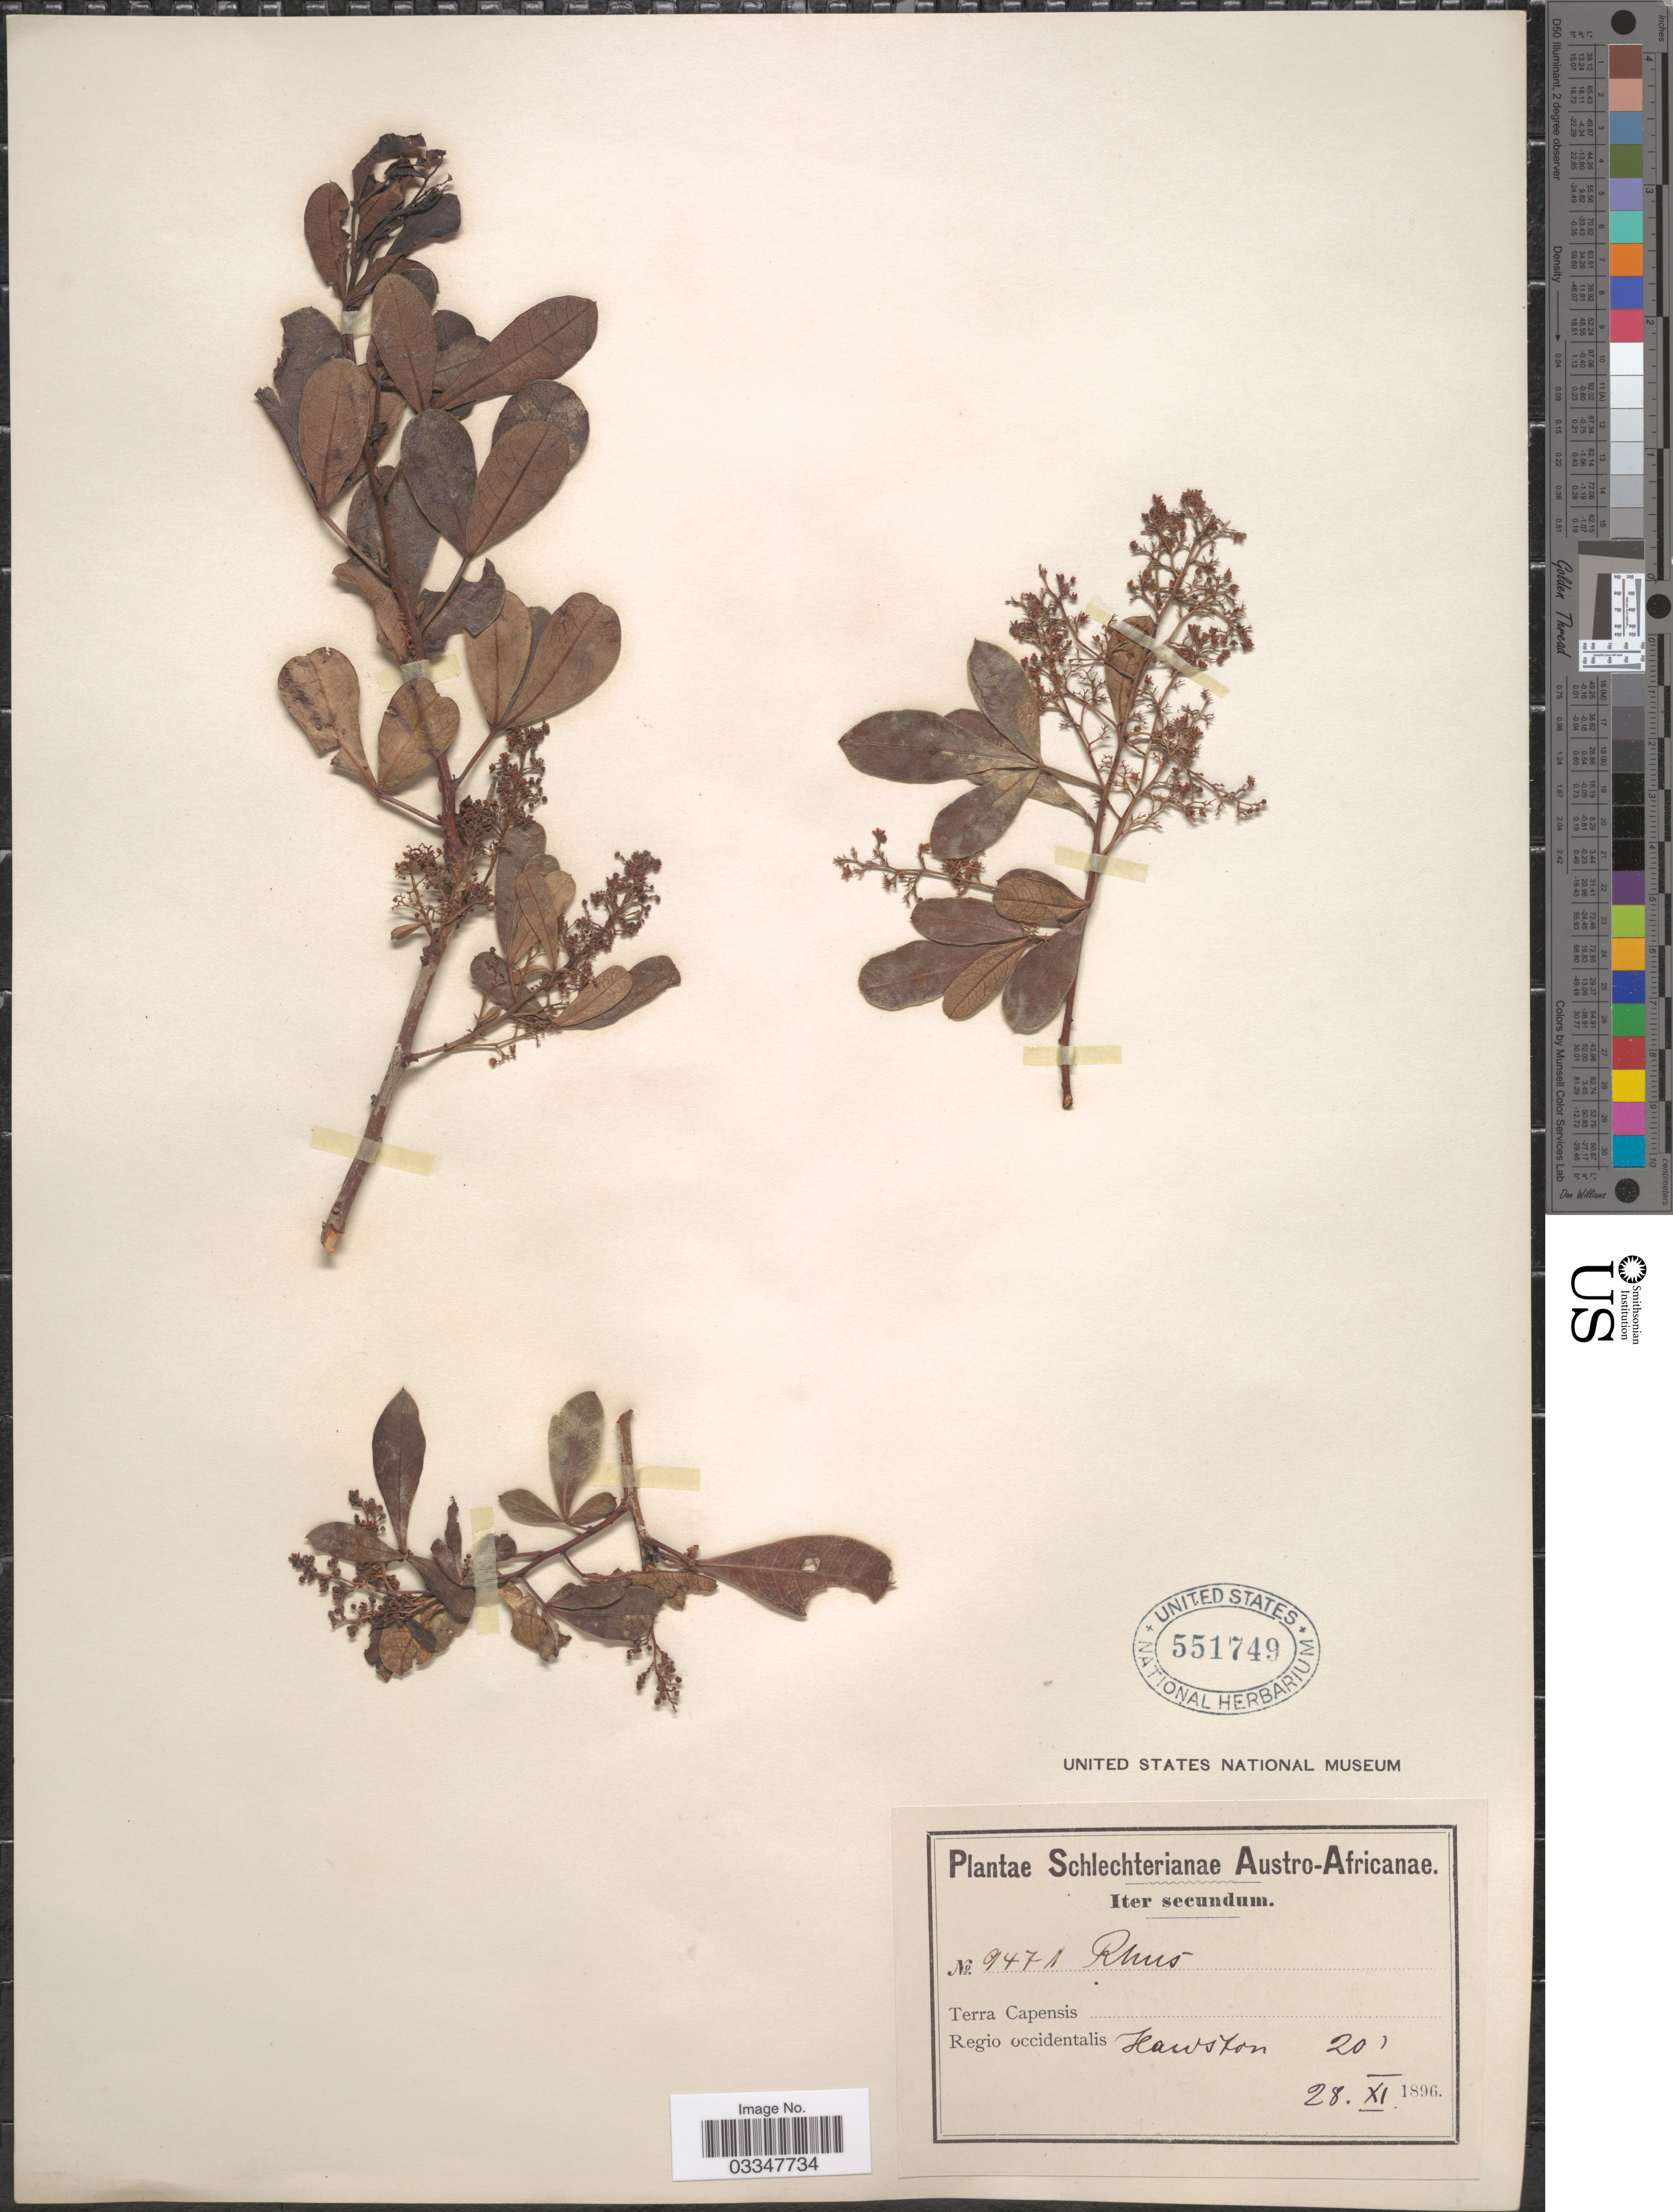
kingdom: Plantae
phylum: Tracheophyta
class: Magnoliopsida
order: Sapindales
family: Anacardiaceae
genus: Rhus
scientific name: Rhus sp.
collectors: Schlechter, --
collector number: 9471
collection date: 1896-11-28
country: South Africa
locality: Austro-Africanae. Terra Capensis. Regio occidentalis Hawston.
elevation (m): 6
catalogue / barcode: US 551749